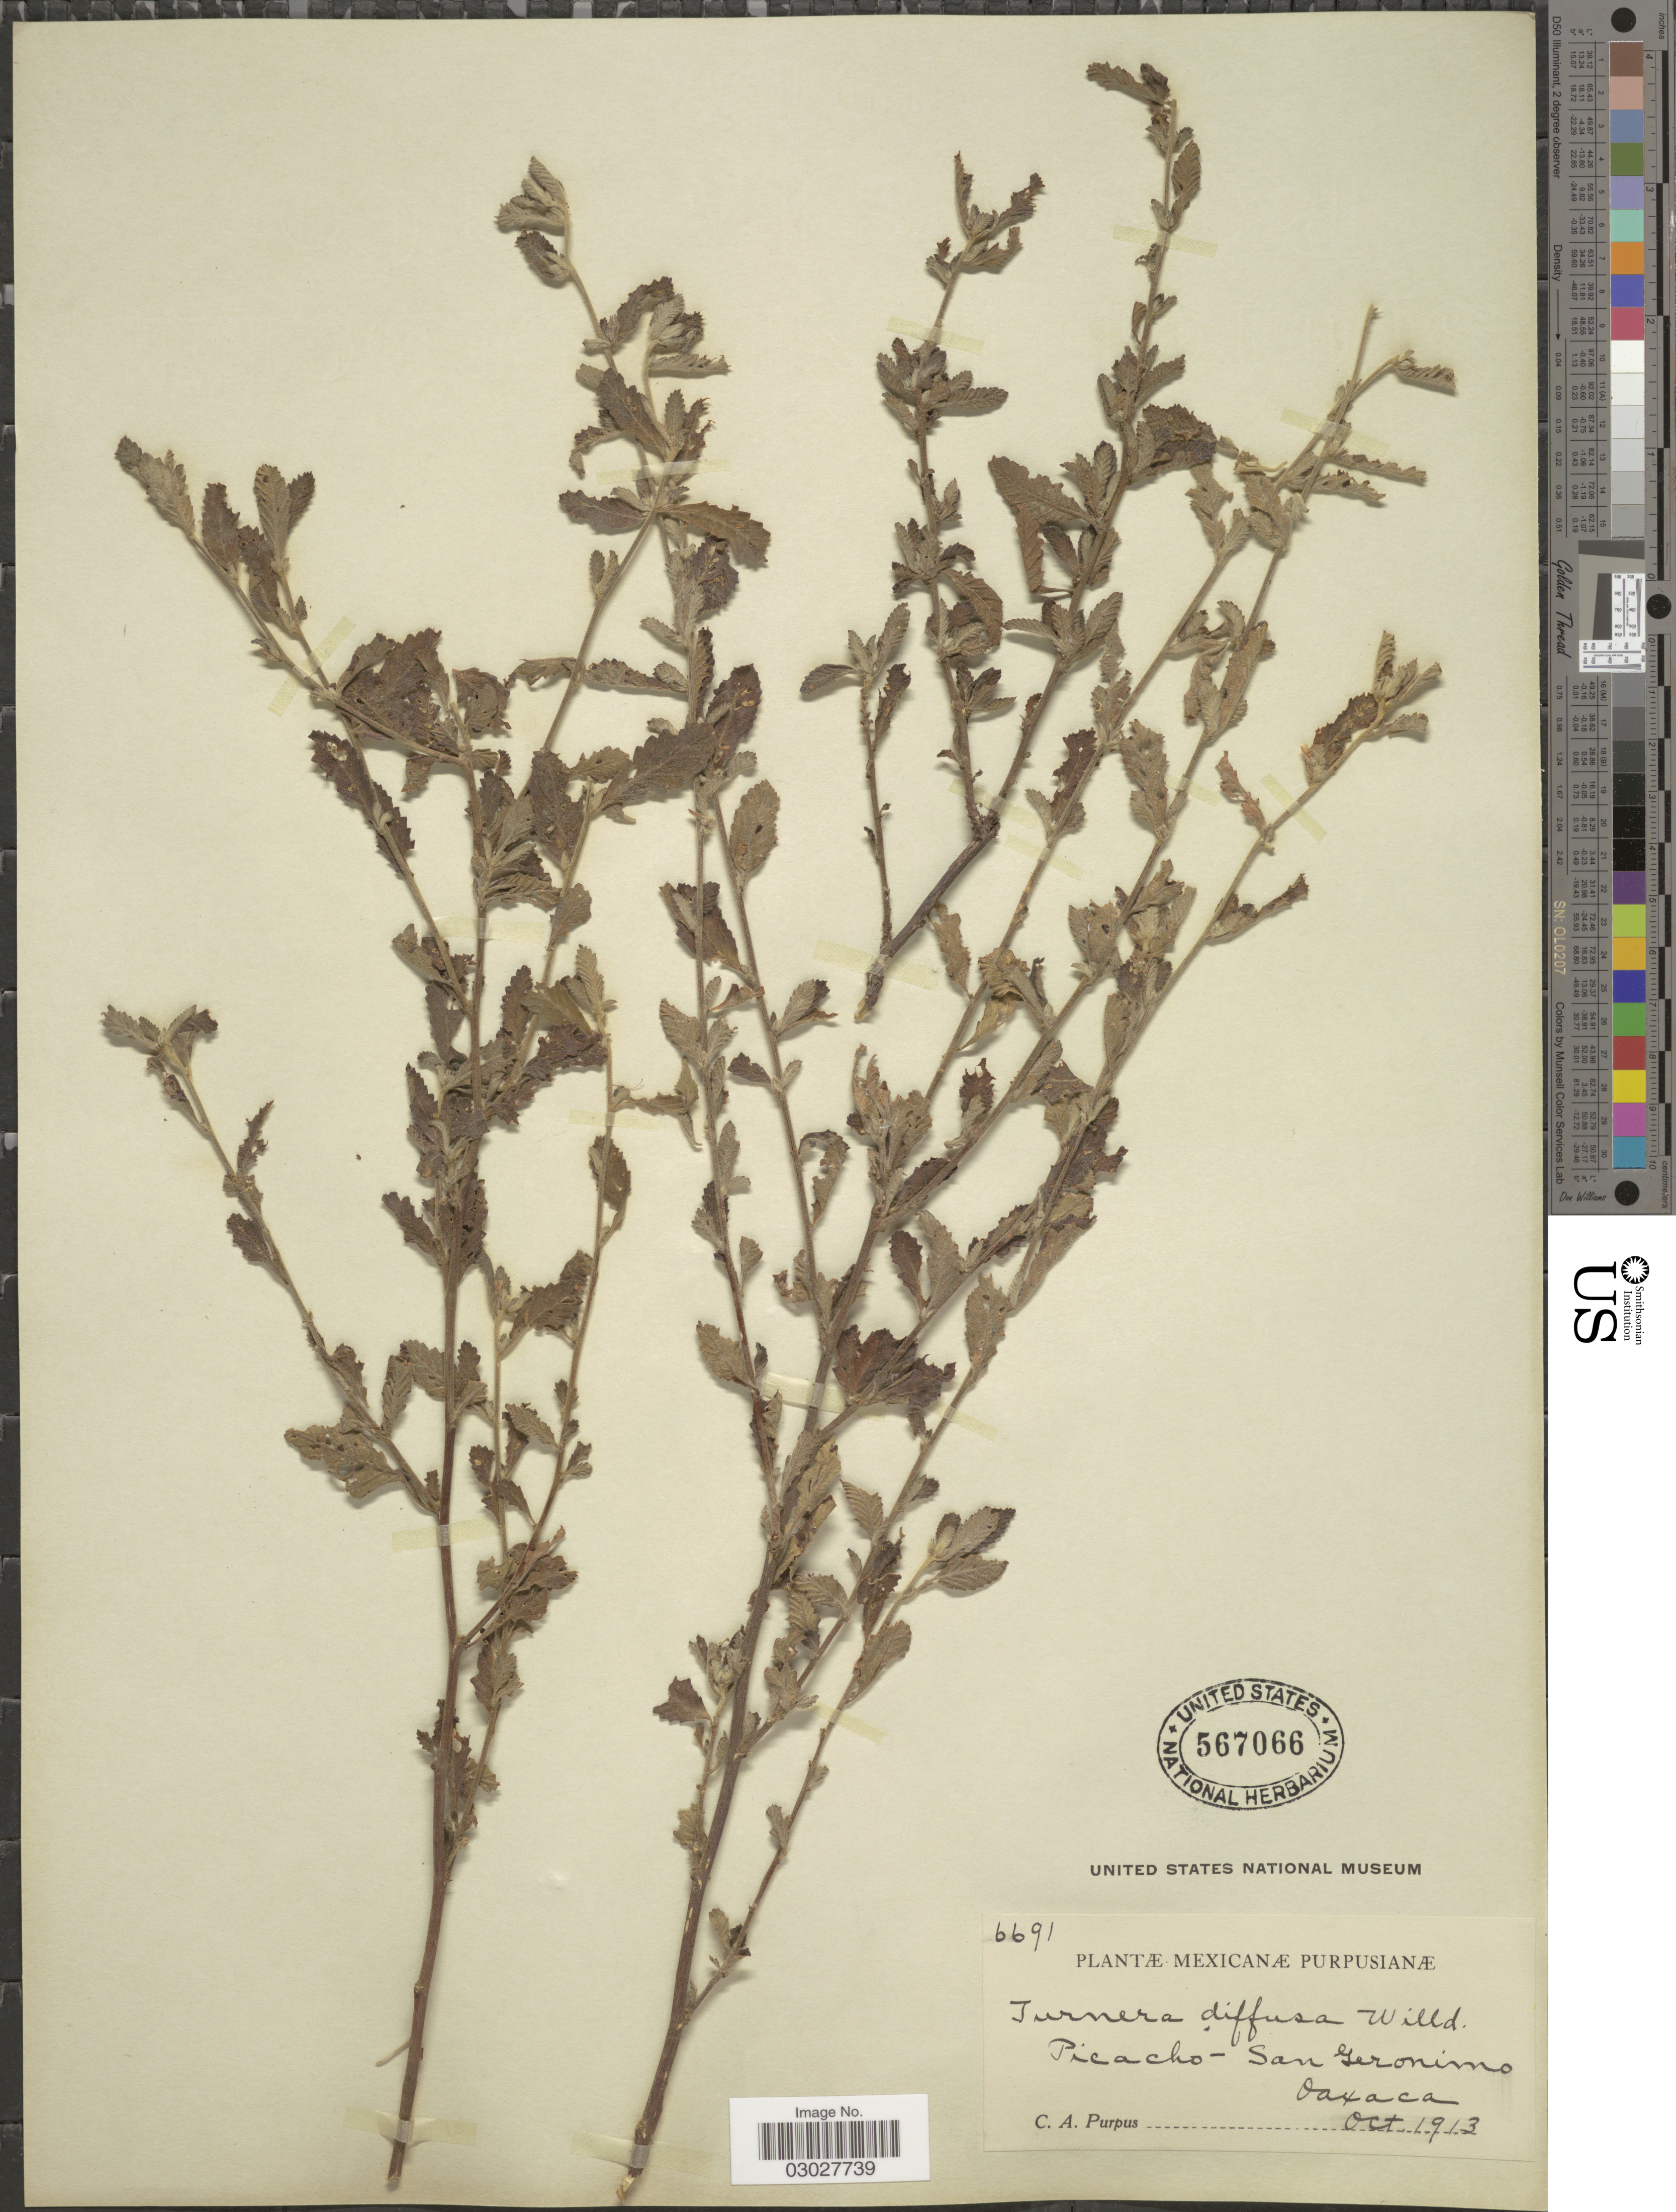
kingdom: Plantae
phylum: Tracheophyta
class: Magnoliopsida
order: Malpighiales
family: Turneraceae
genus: Turnera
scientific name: Turnera diffusa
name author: Willd. ex Schult.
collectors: C. A. Purpus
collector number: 6691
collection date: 1913-10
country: Mexico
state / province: Oaxaca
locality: Picacho - San Geronimo.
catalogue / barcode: US 567066